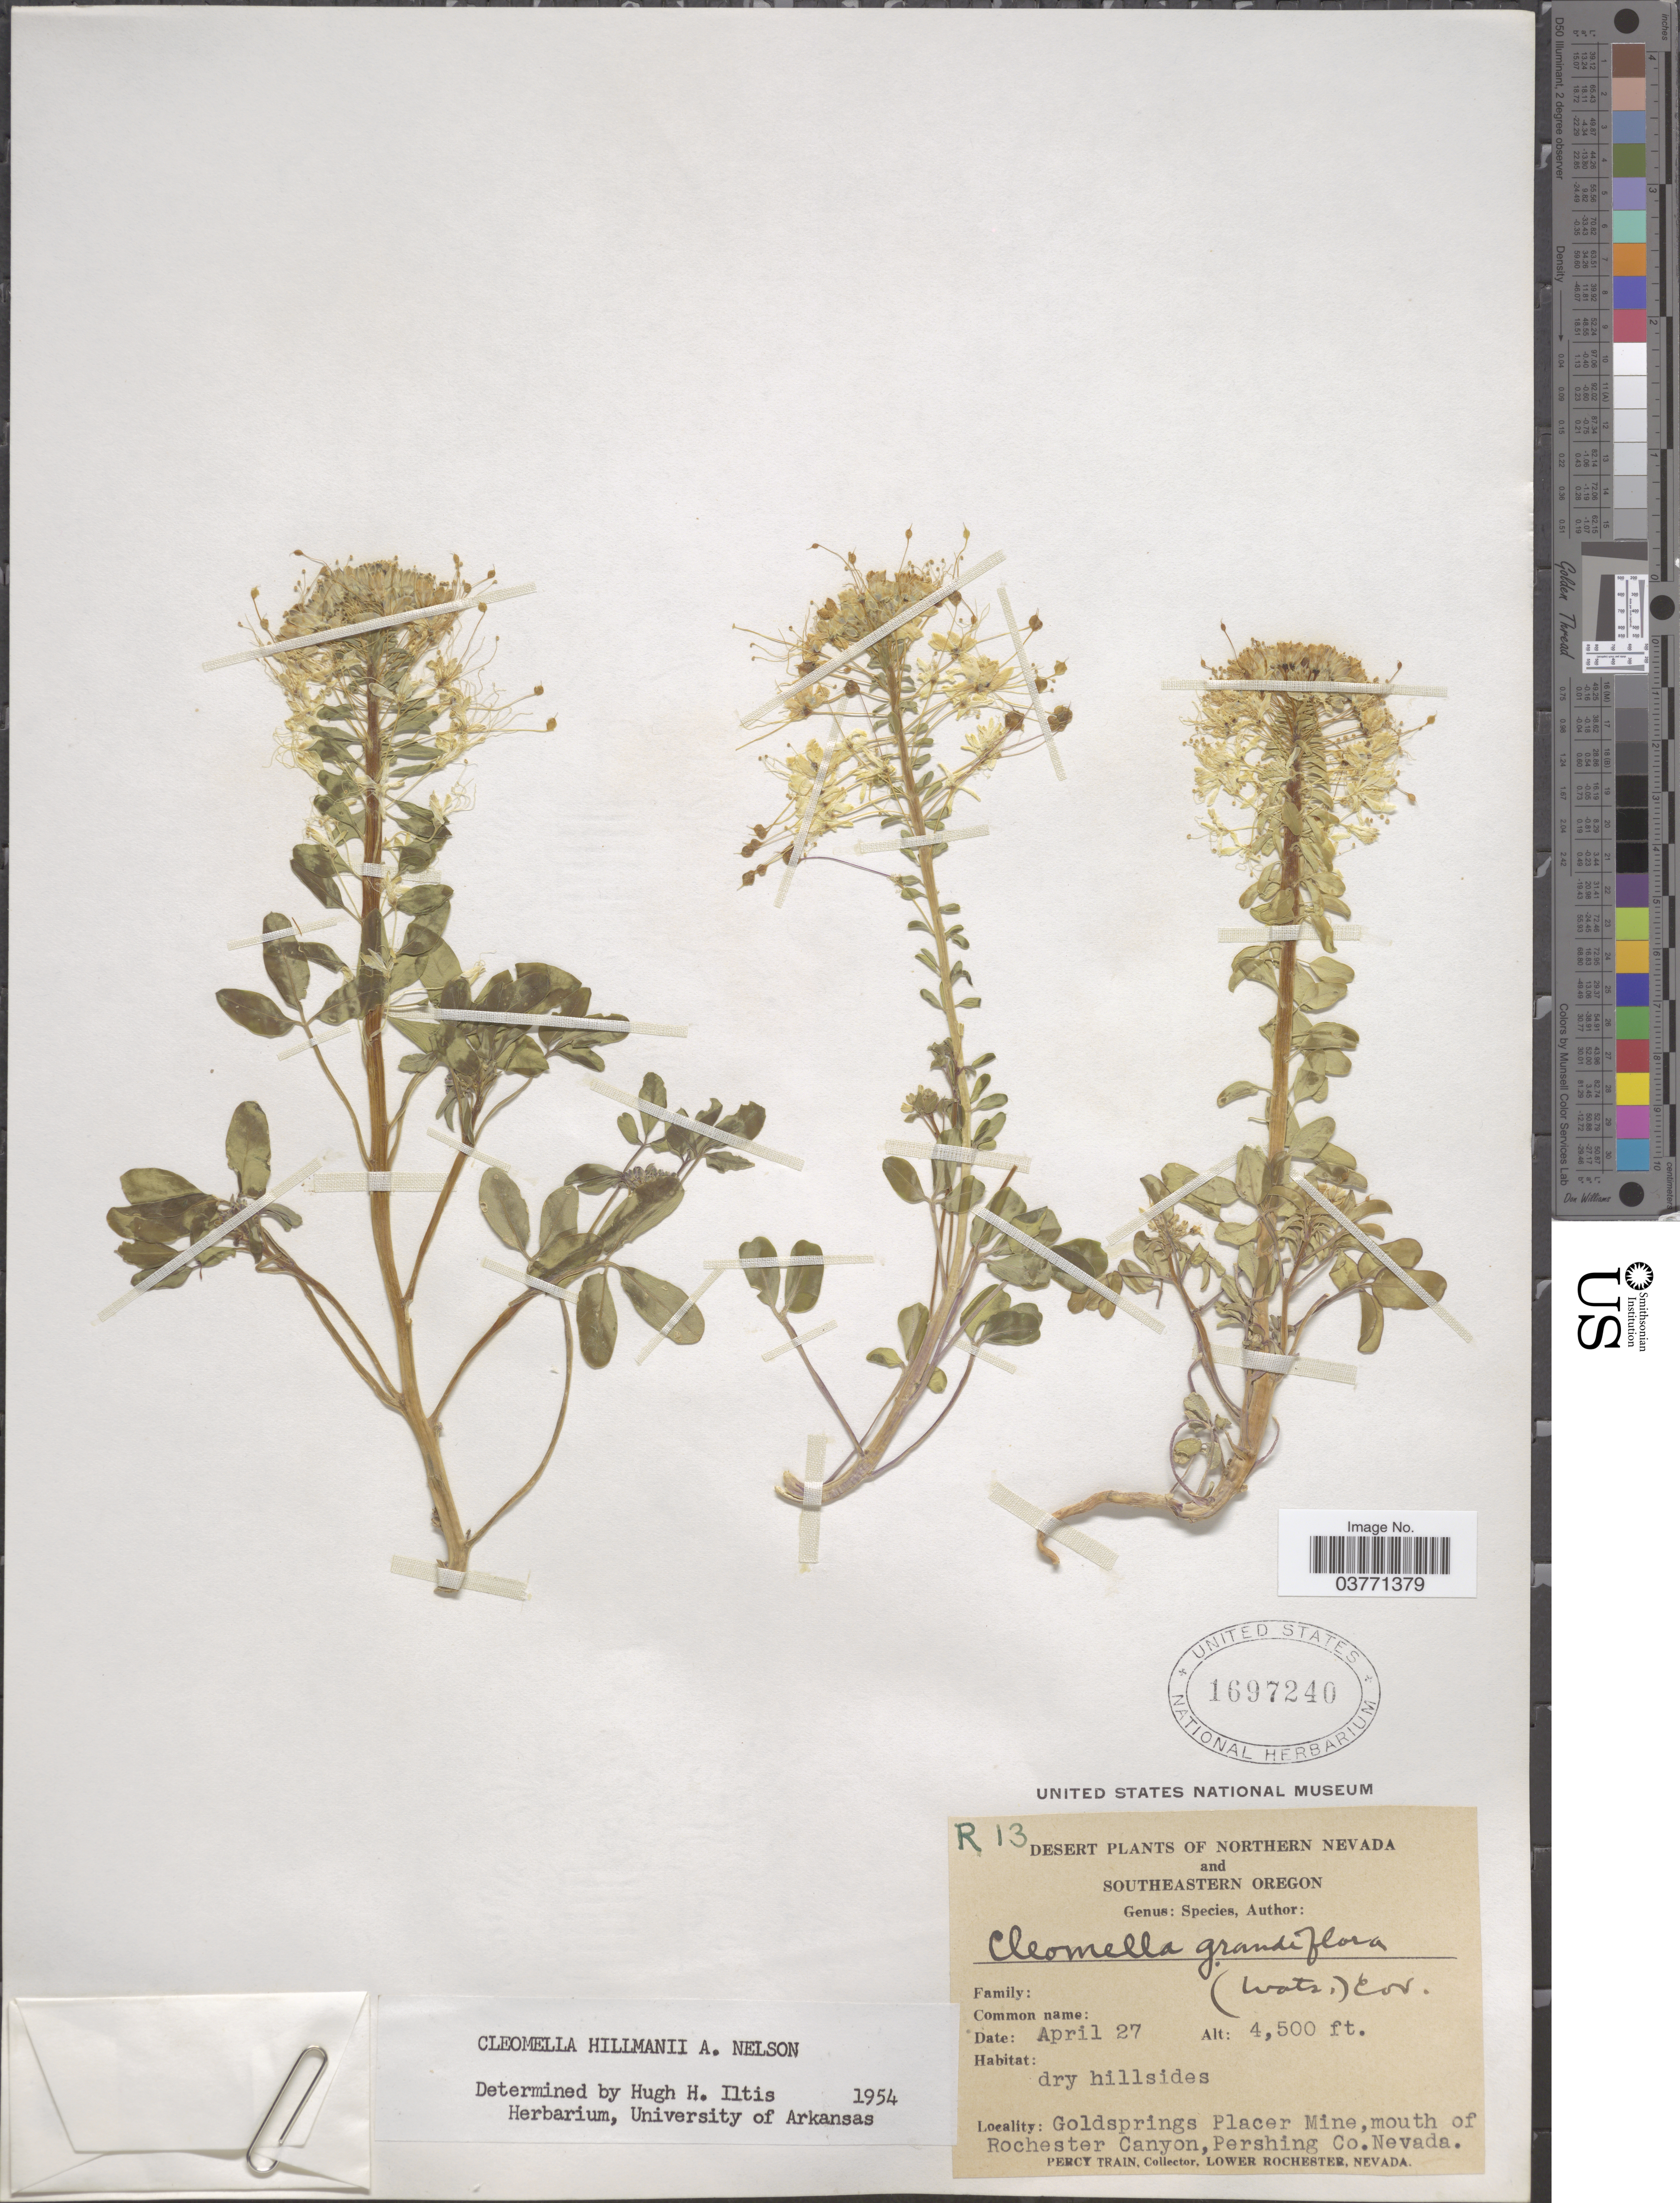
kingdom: Plantae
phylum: Tracheophyta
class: Magnoliopsida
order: Brassicales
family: Cleomaceae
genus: Cleomella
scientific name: Cleomella hillmanii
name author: A. Nelson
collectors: P. Train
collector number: R13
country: United States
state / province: Nevada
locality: Northern Nevada. Goldsprings Placer Mine, mouth of Rochester Canyon, Pershing Co.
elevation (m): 1372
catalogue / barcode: US 1697240